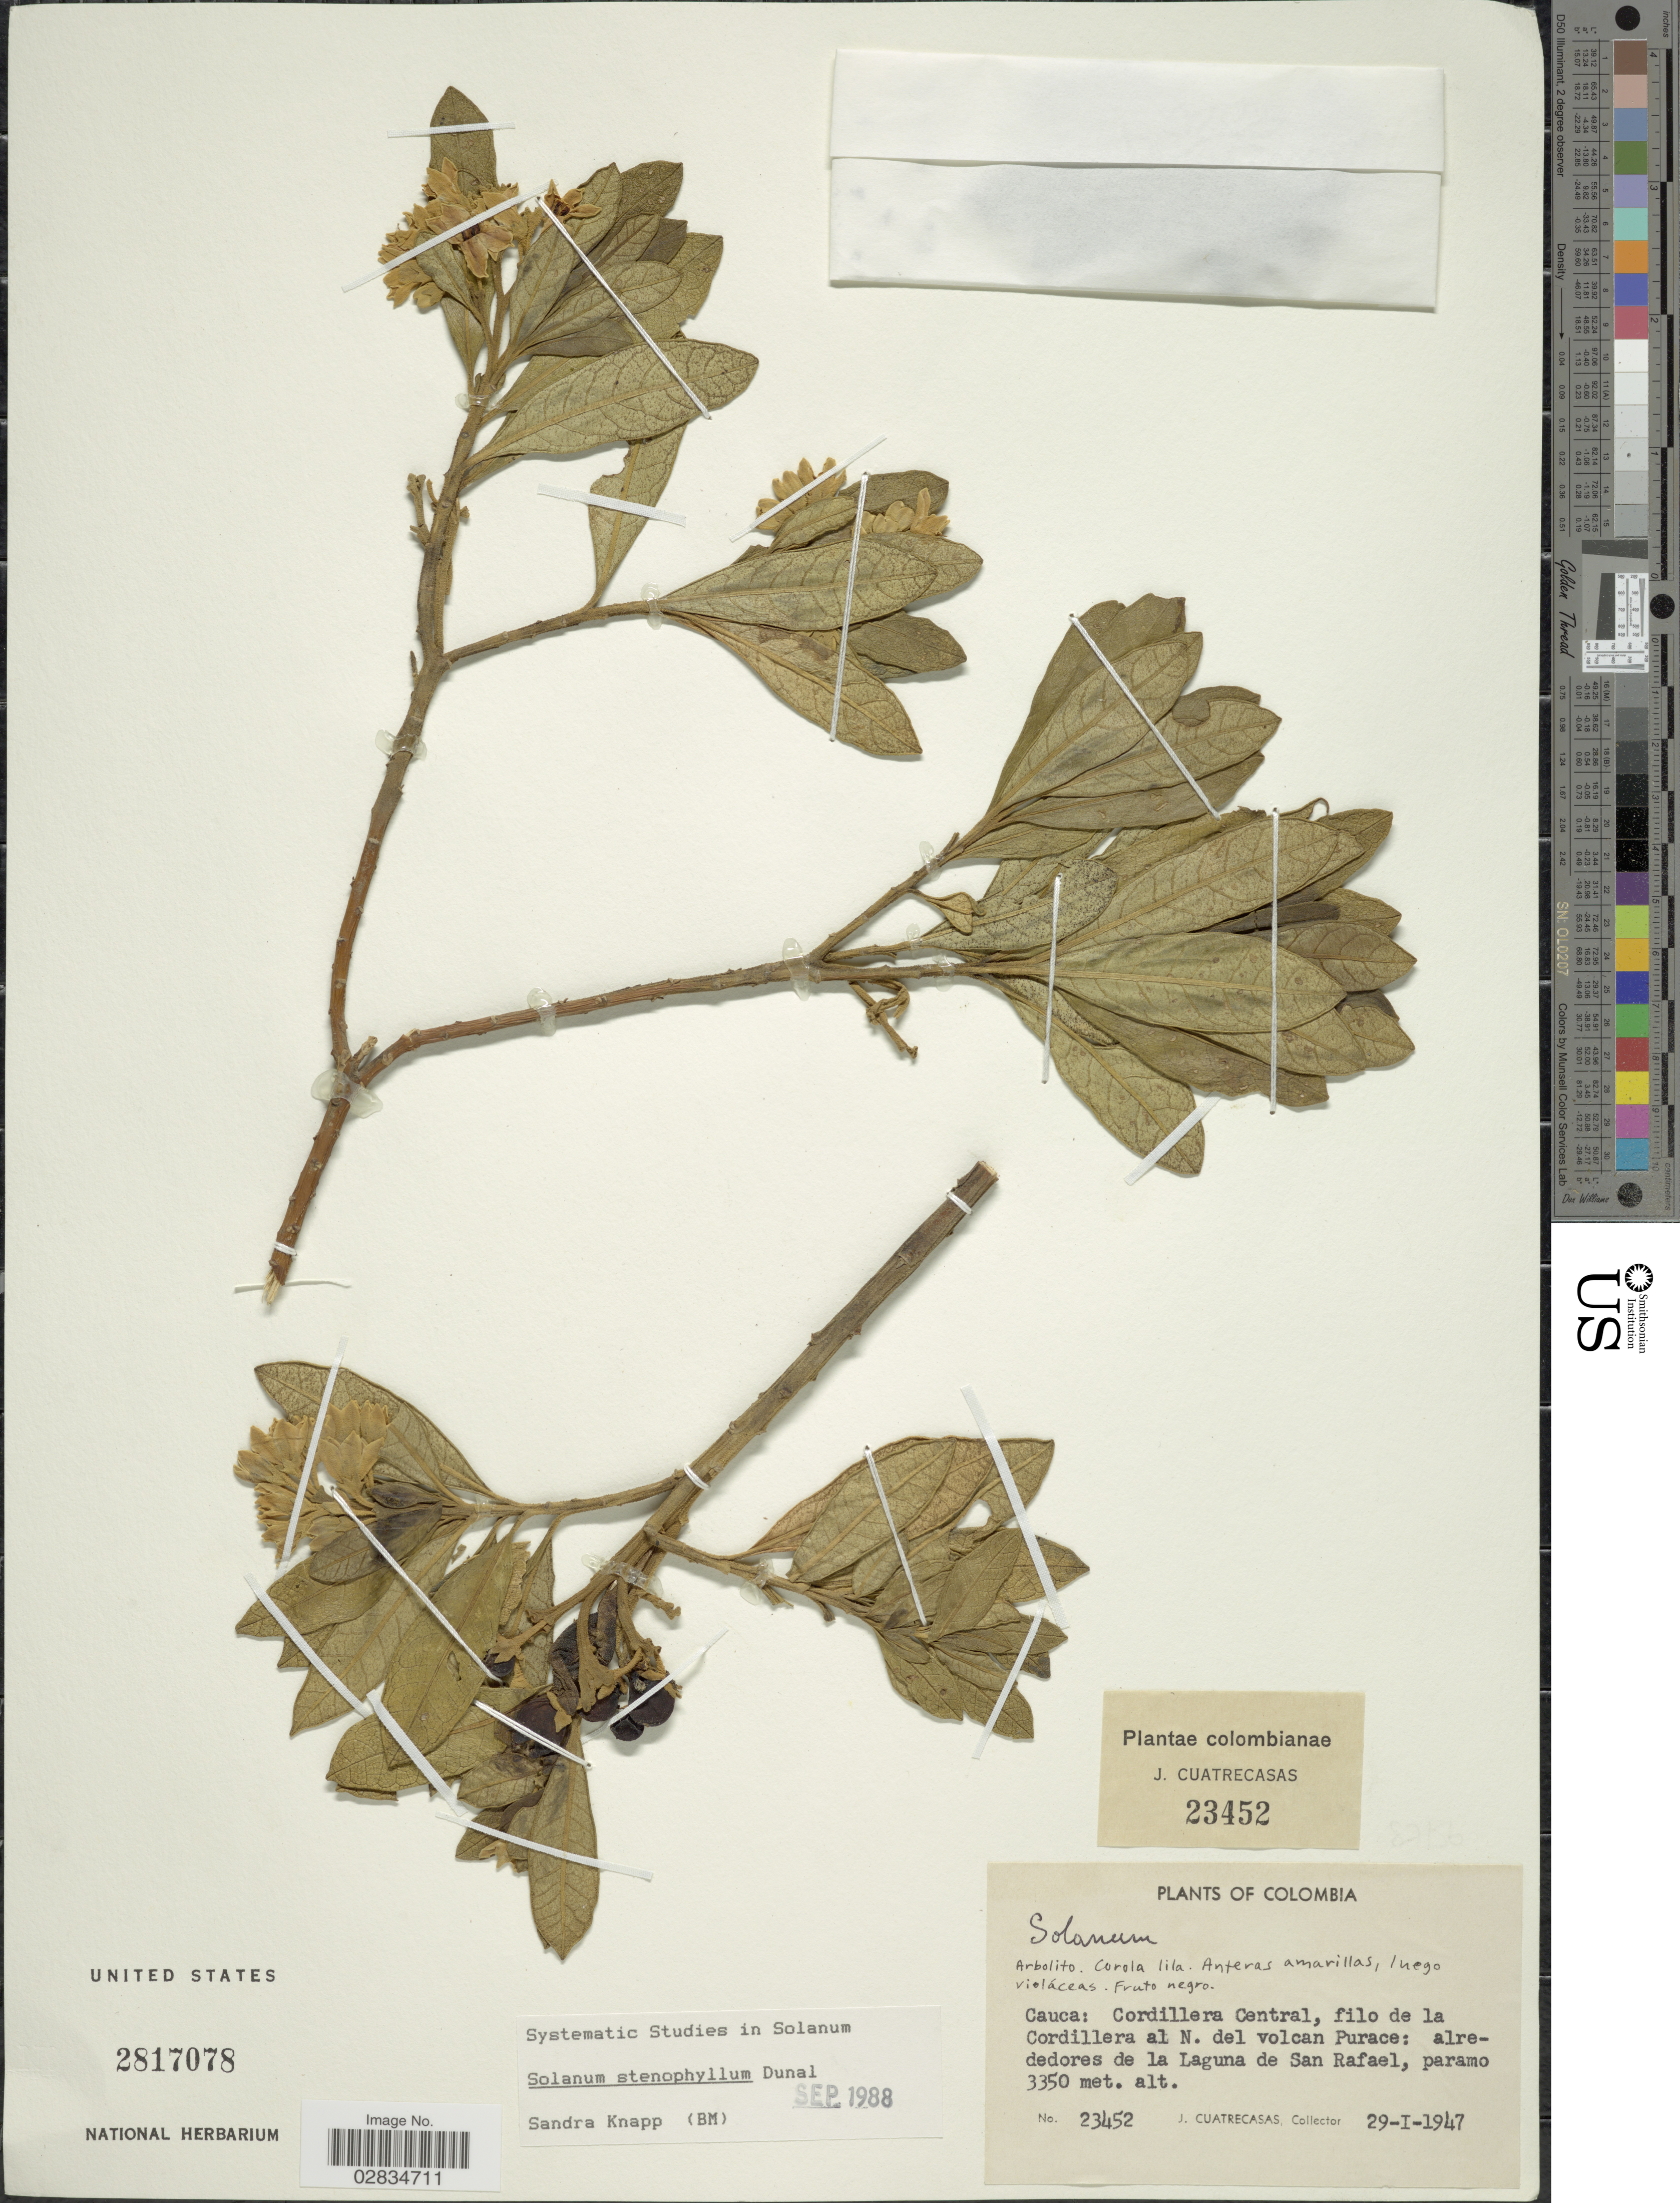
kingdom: Plantae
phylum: Tracheophyta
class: Magnoliopsida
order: Solanales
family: Solanaceae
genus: Solanum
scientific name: Solanum stenophyllum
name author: Dunal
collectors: J. Cuatrecasas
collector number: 23452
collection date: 1947-01-29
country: Colombia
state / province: Cauca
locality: Cordillera Central, filo de la Cordillera al N. del volcan Purace: alrededores de la Laguna de San Rafael, paramo.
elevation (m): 3350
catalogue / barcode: US 2817078